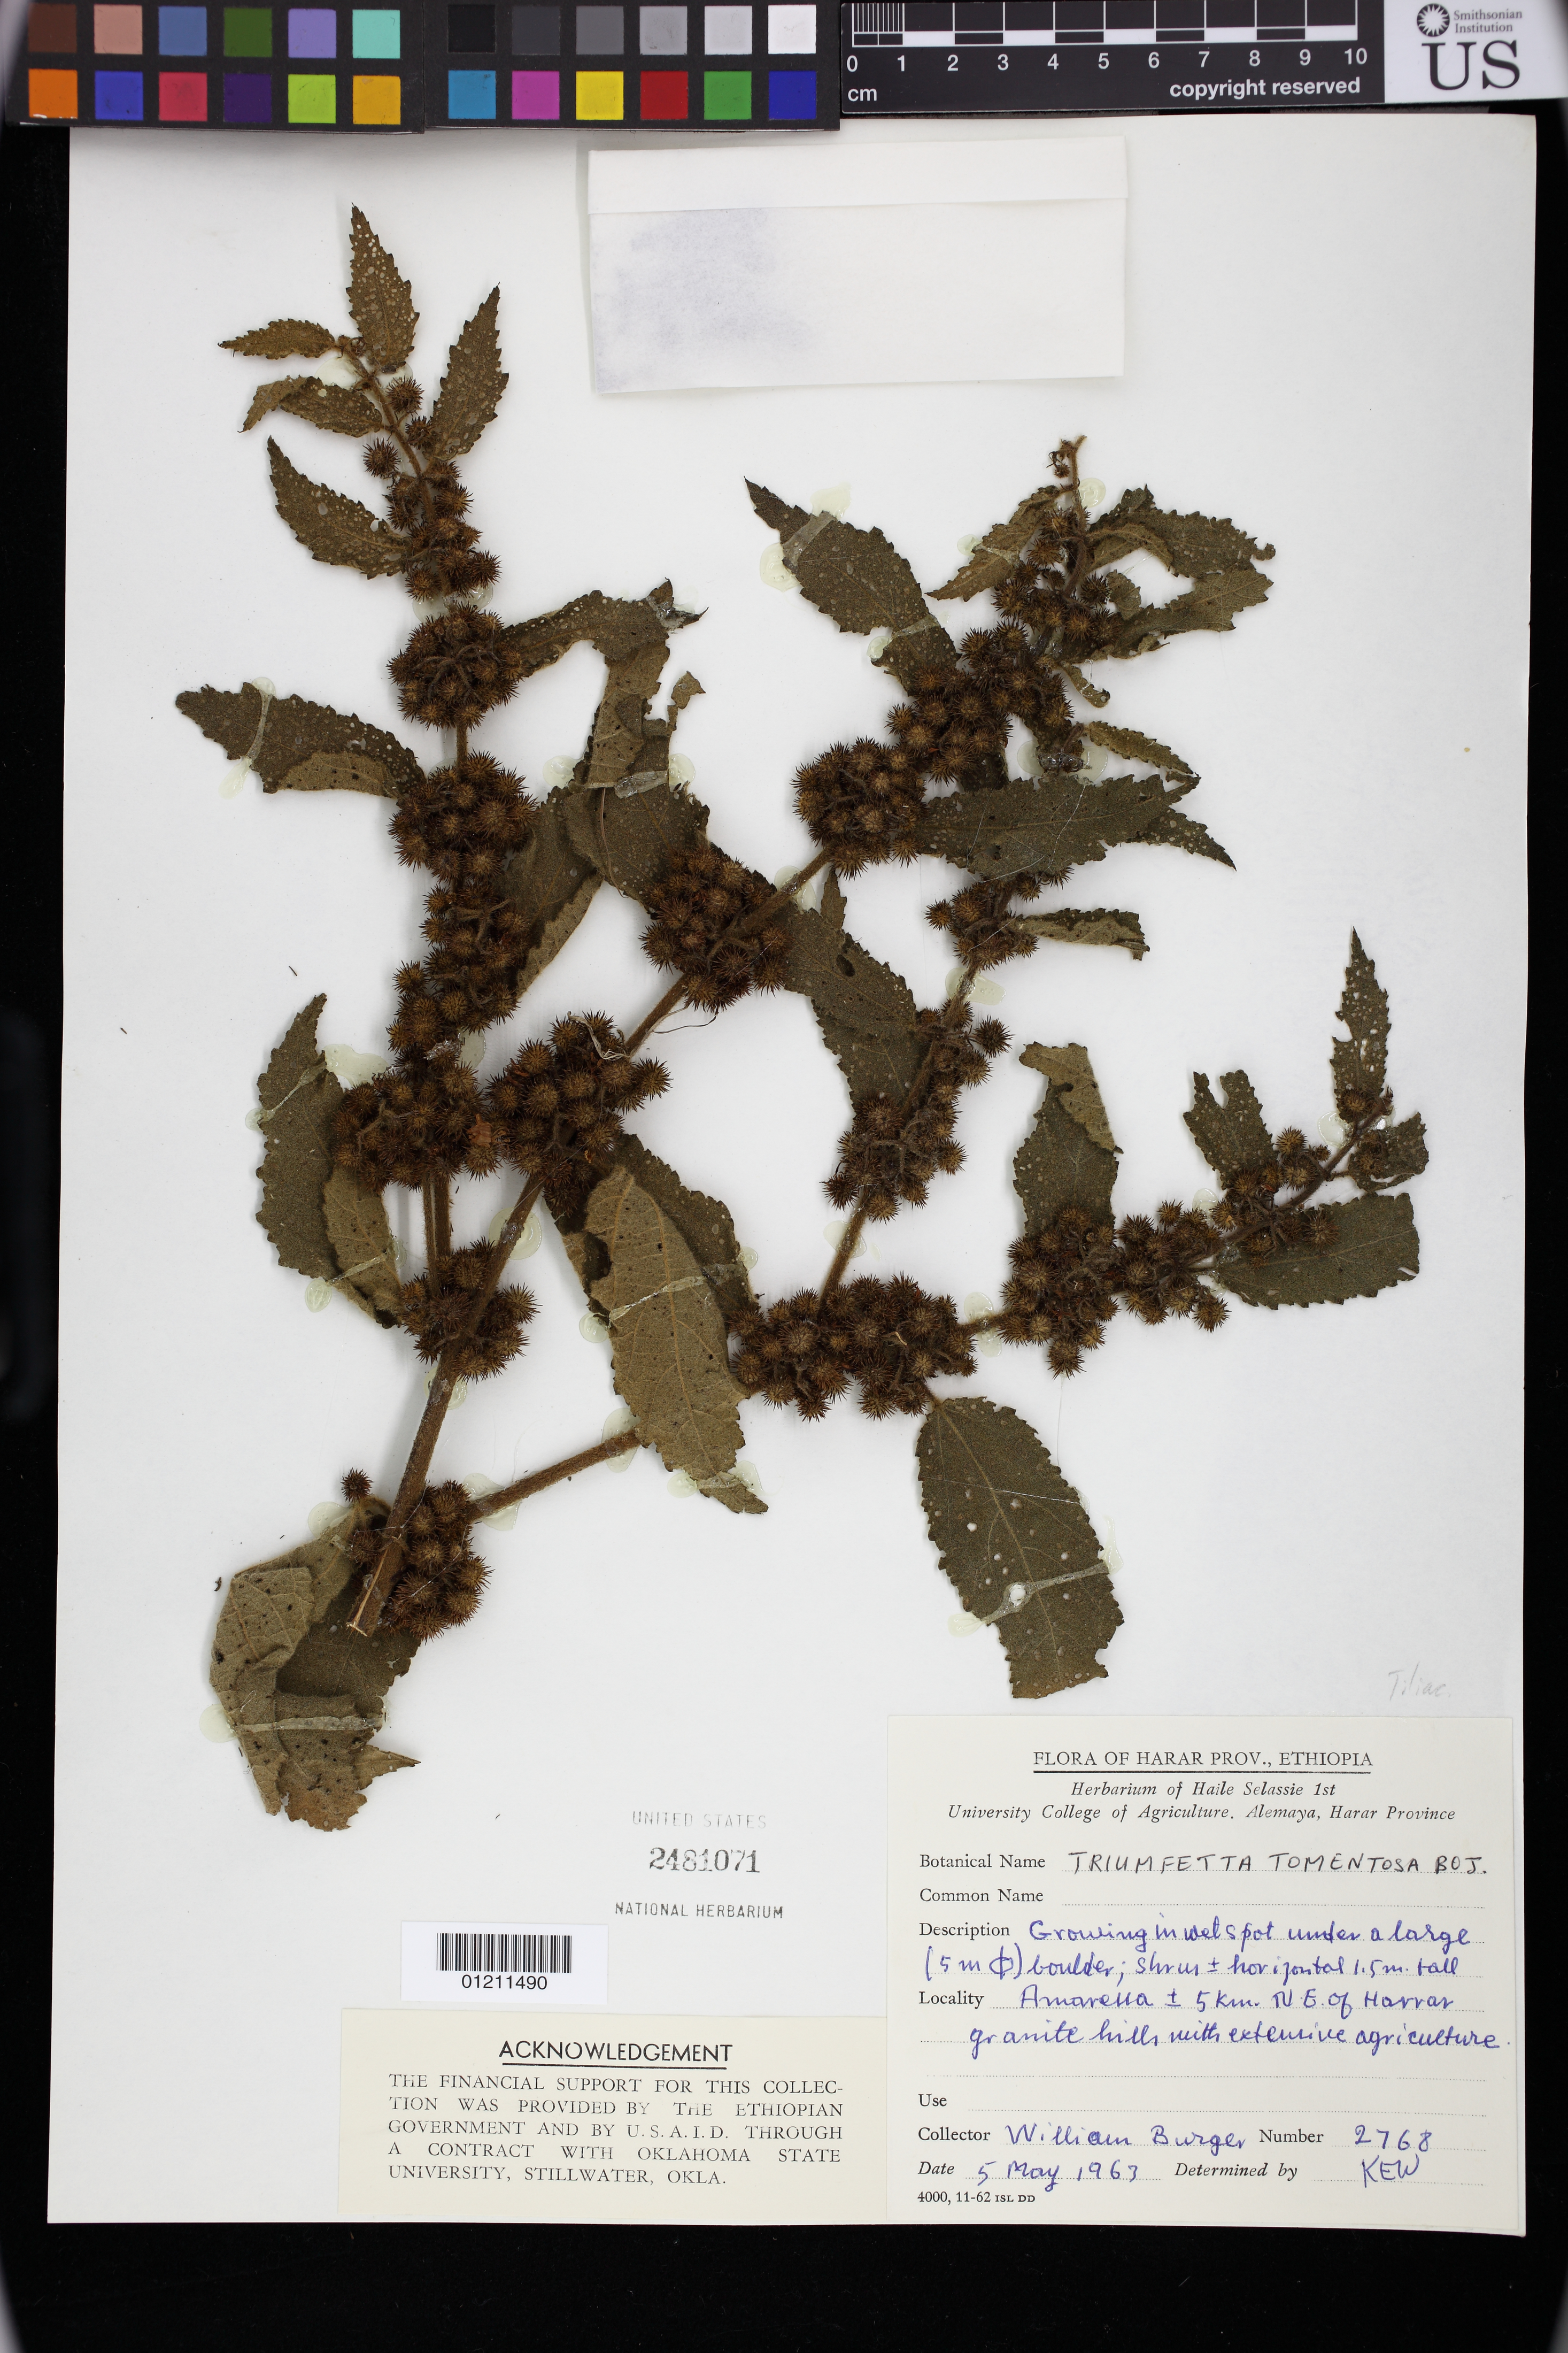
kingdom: Plantae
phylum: Tracheophyta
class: Magnoliopsida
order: Malvales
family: Malvaceae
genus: Triumfetta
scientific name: Triumfetta tomentosa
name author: Bojer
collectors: W. Burger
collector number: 2768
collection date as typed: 05 May 1963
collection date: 1963-05-05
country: Ethiopia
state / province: Harari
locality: Ethiopia: Harar Prov.. Amaressa ± 5 km. N.E. of Harrar. Granite hills with extensive agriculture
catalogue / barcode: US 2481071